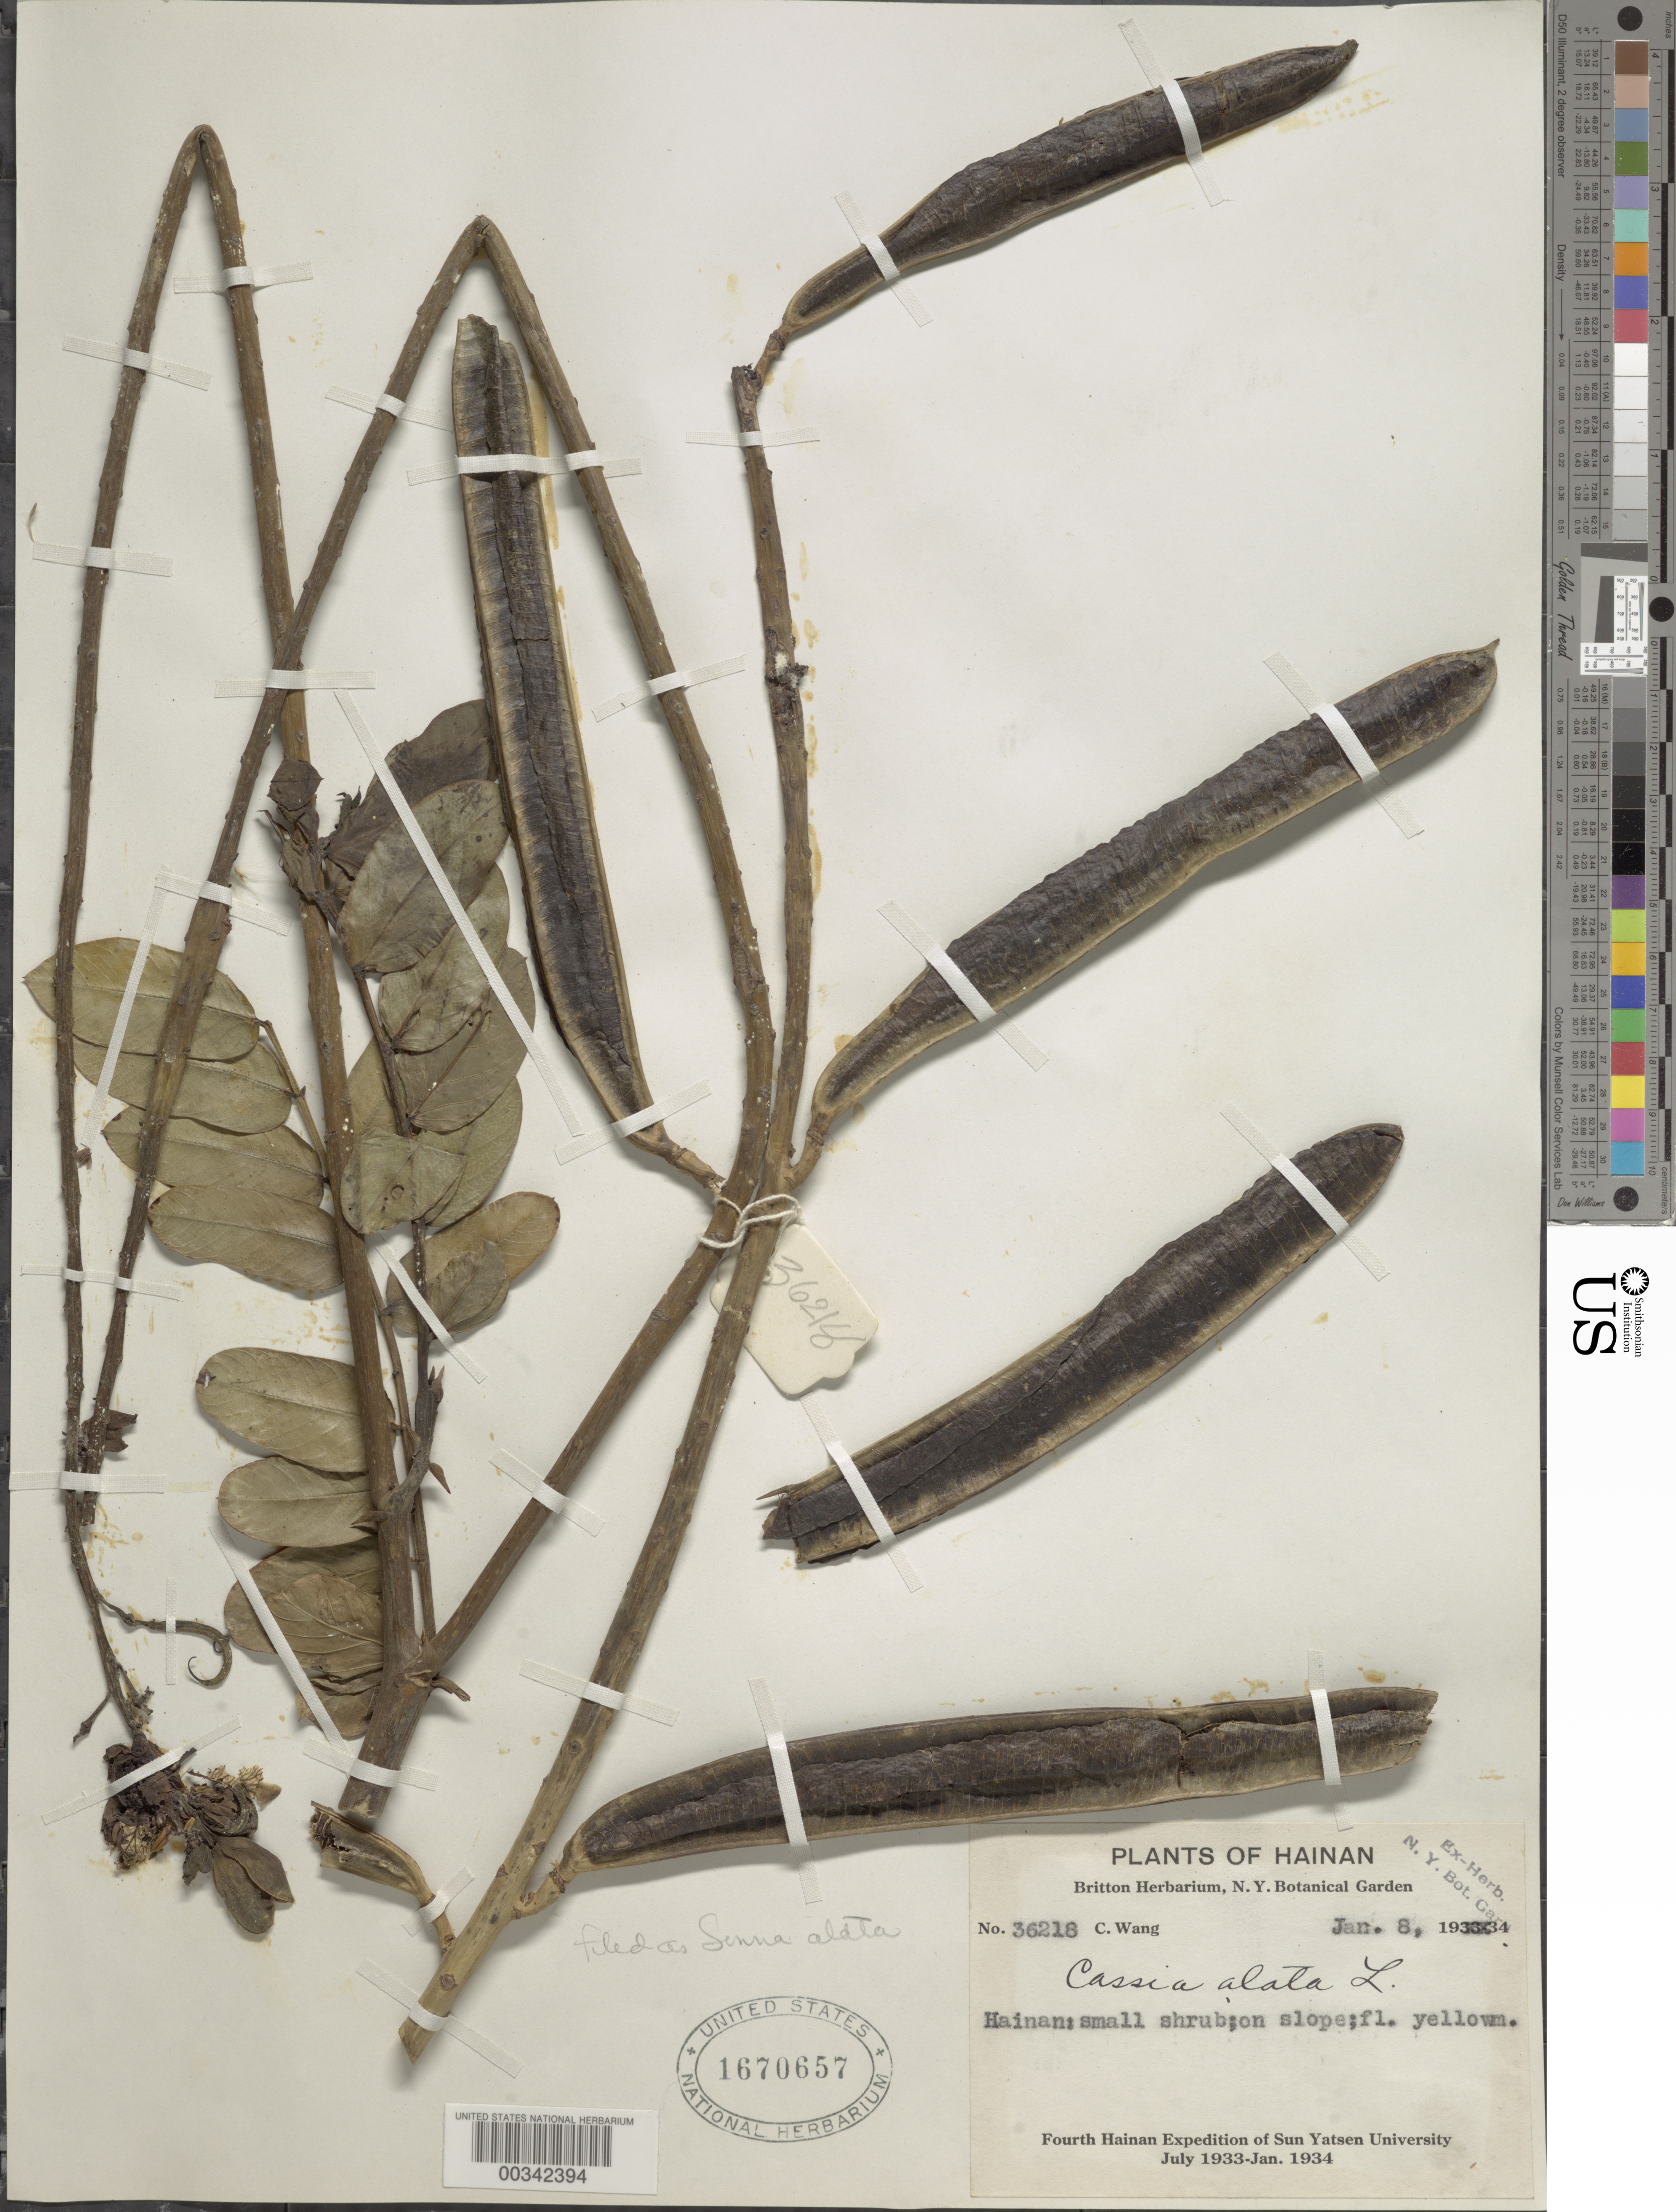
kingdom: Plantae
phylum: Tracheophyta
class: Magnoliopsida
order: Fabales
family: Fabaceae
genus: Senna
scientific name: Senna alata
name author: (L.) Roxb.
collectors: C. Wang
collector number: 36218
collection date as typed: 08 Jan 1934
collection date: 1934-01-08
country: China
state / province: Hainan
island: Hainan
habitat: On slope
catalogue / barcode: US 1670657